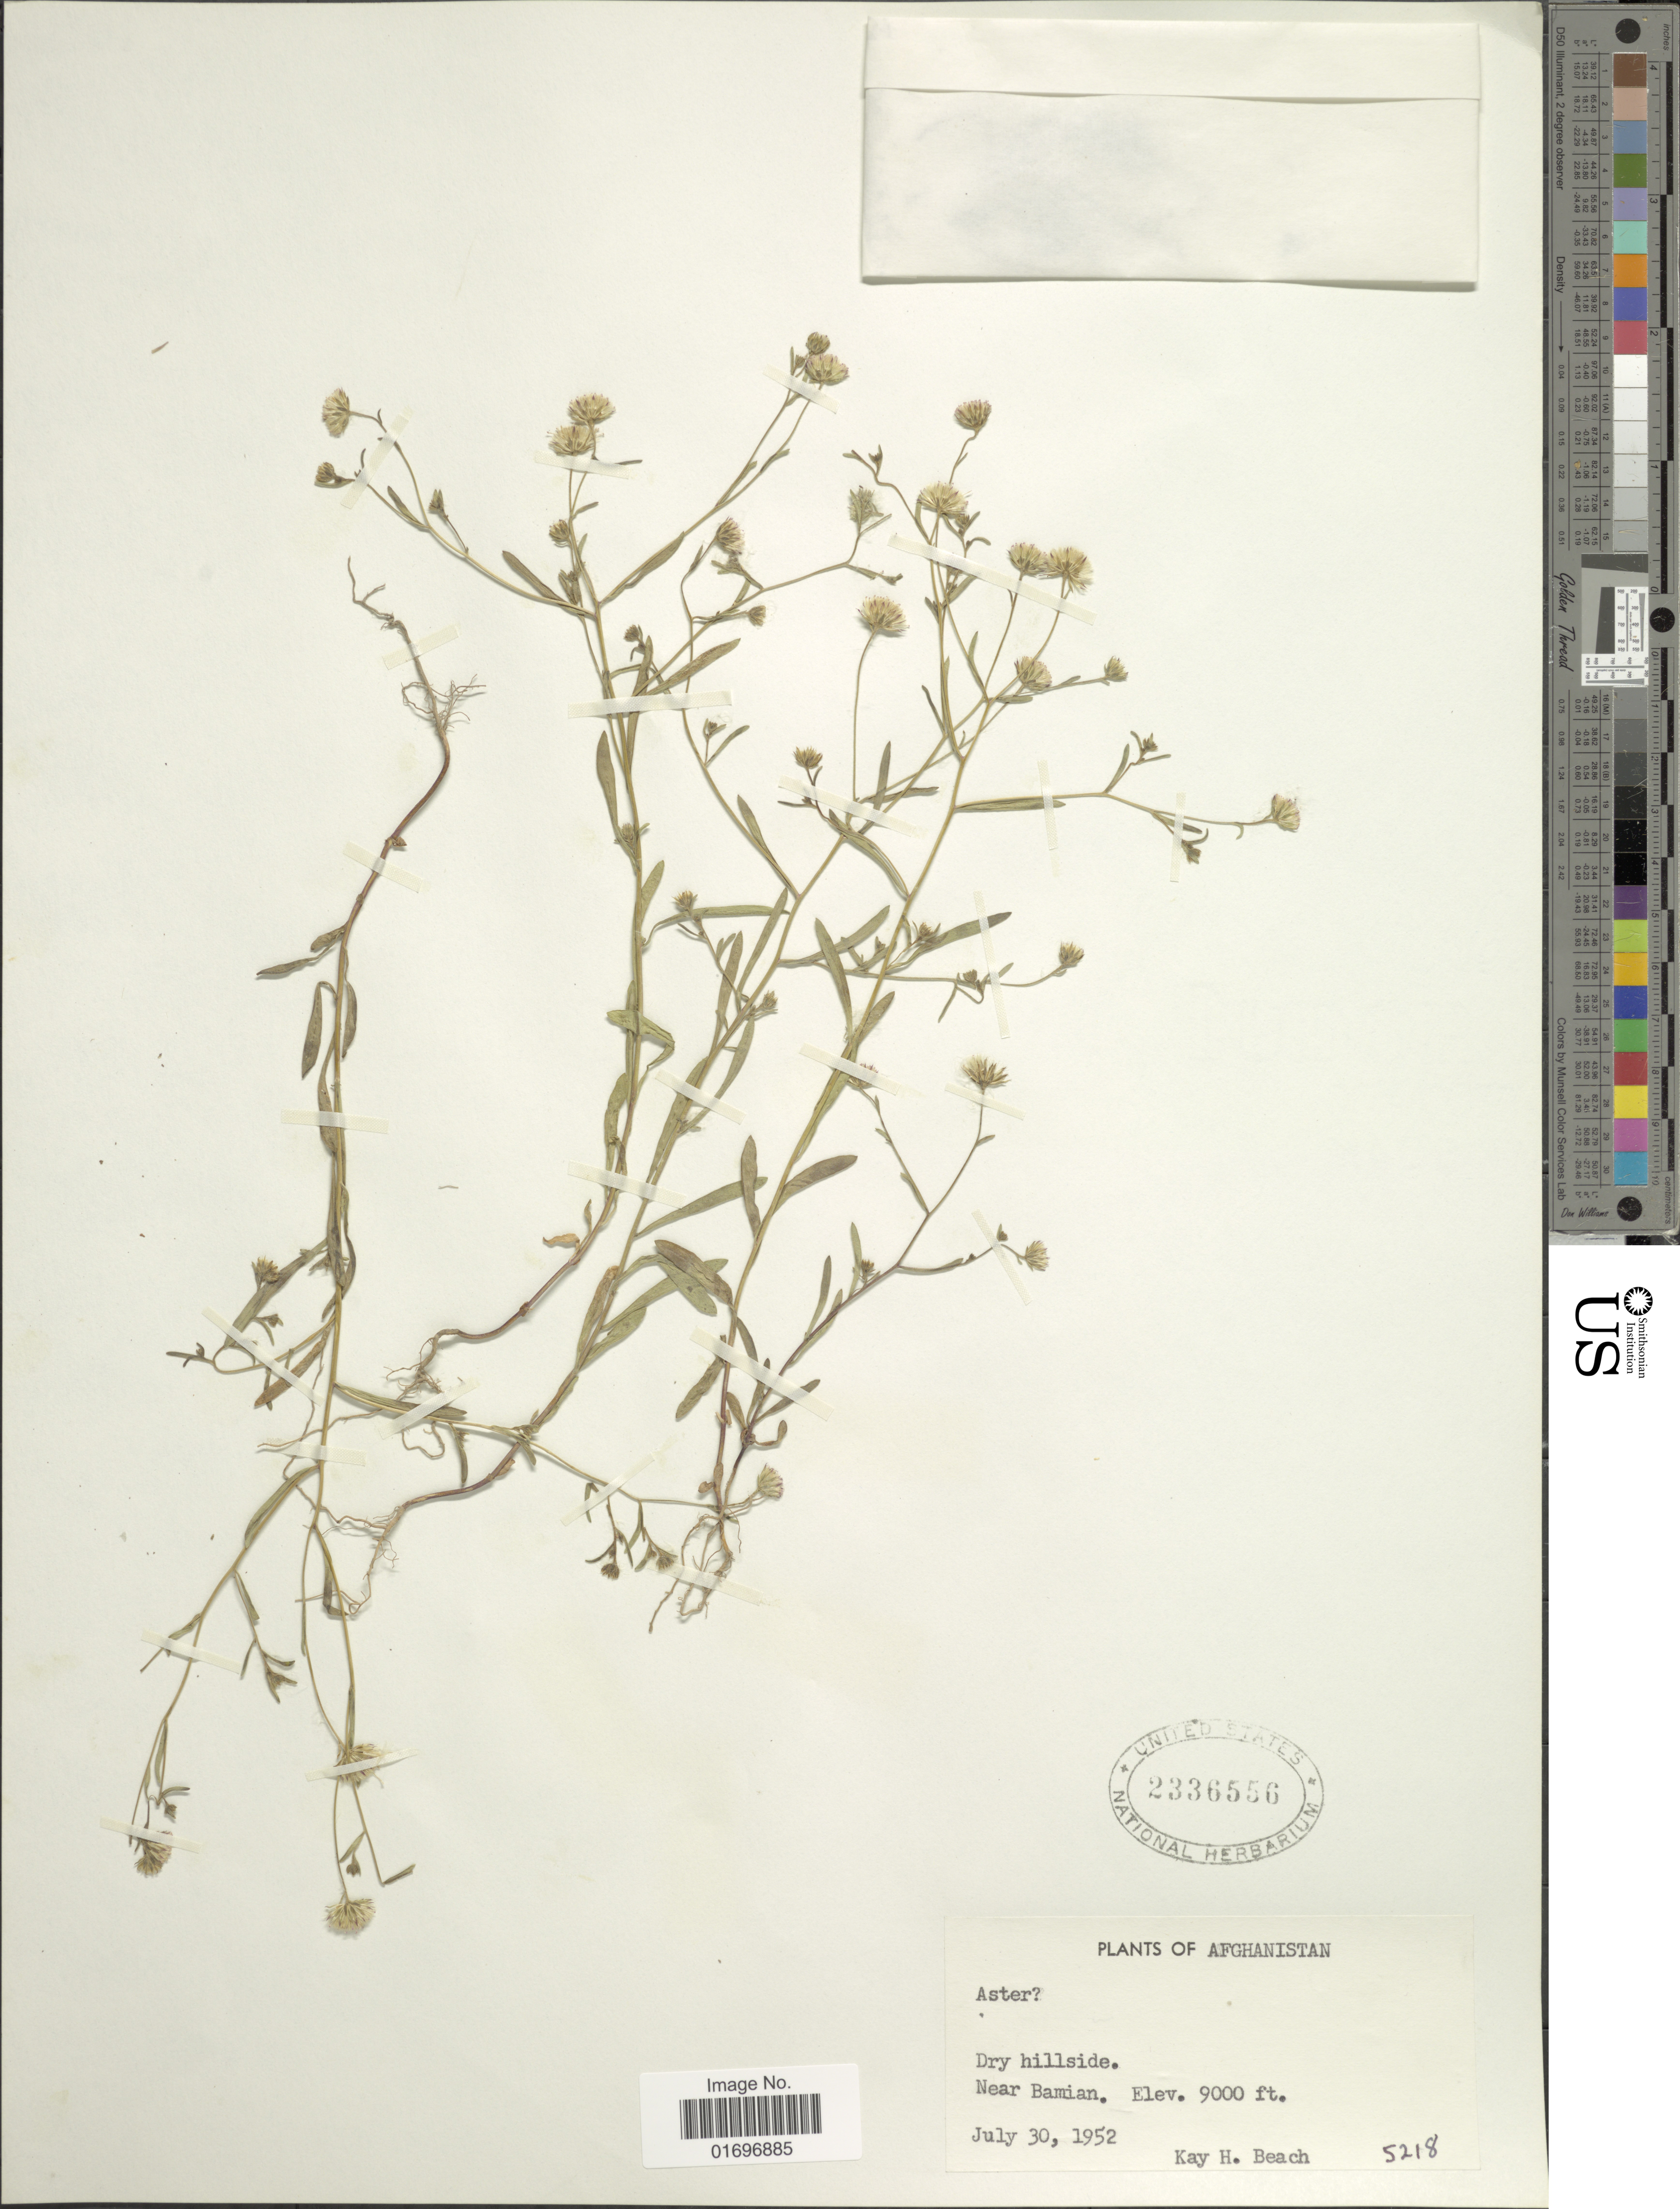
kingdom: Plantae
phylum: Tracheophyta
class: Magnoliopsida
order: Asterales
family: Asteraceae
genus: Aster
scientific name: Aster sp.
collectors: K. H. Beach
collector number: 5218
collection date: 1952-07-30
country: Afghanistan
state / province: Bamian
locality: Near Bamian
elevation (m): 2743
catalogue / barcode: US 2336556